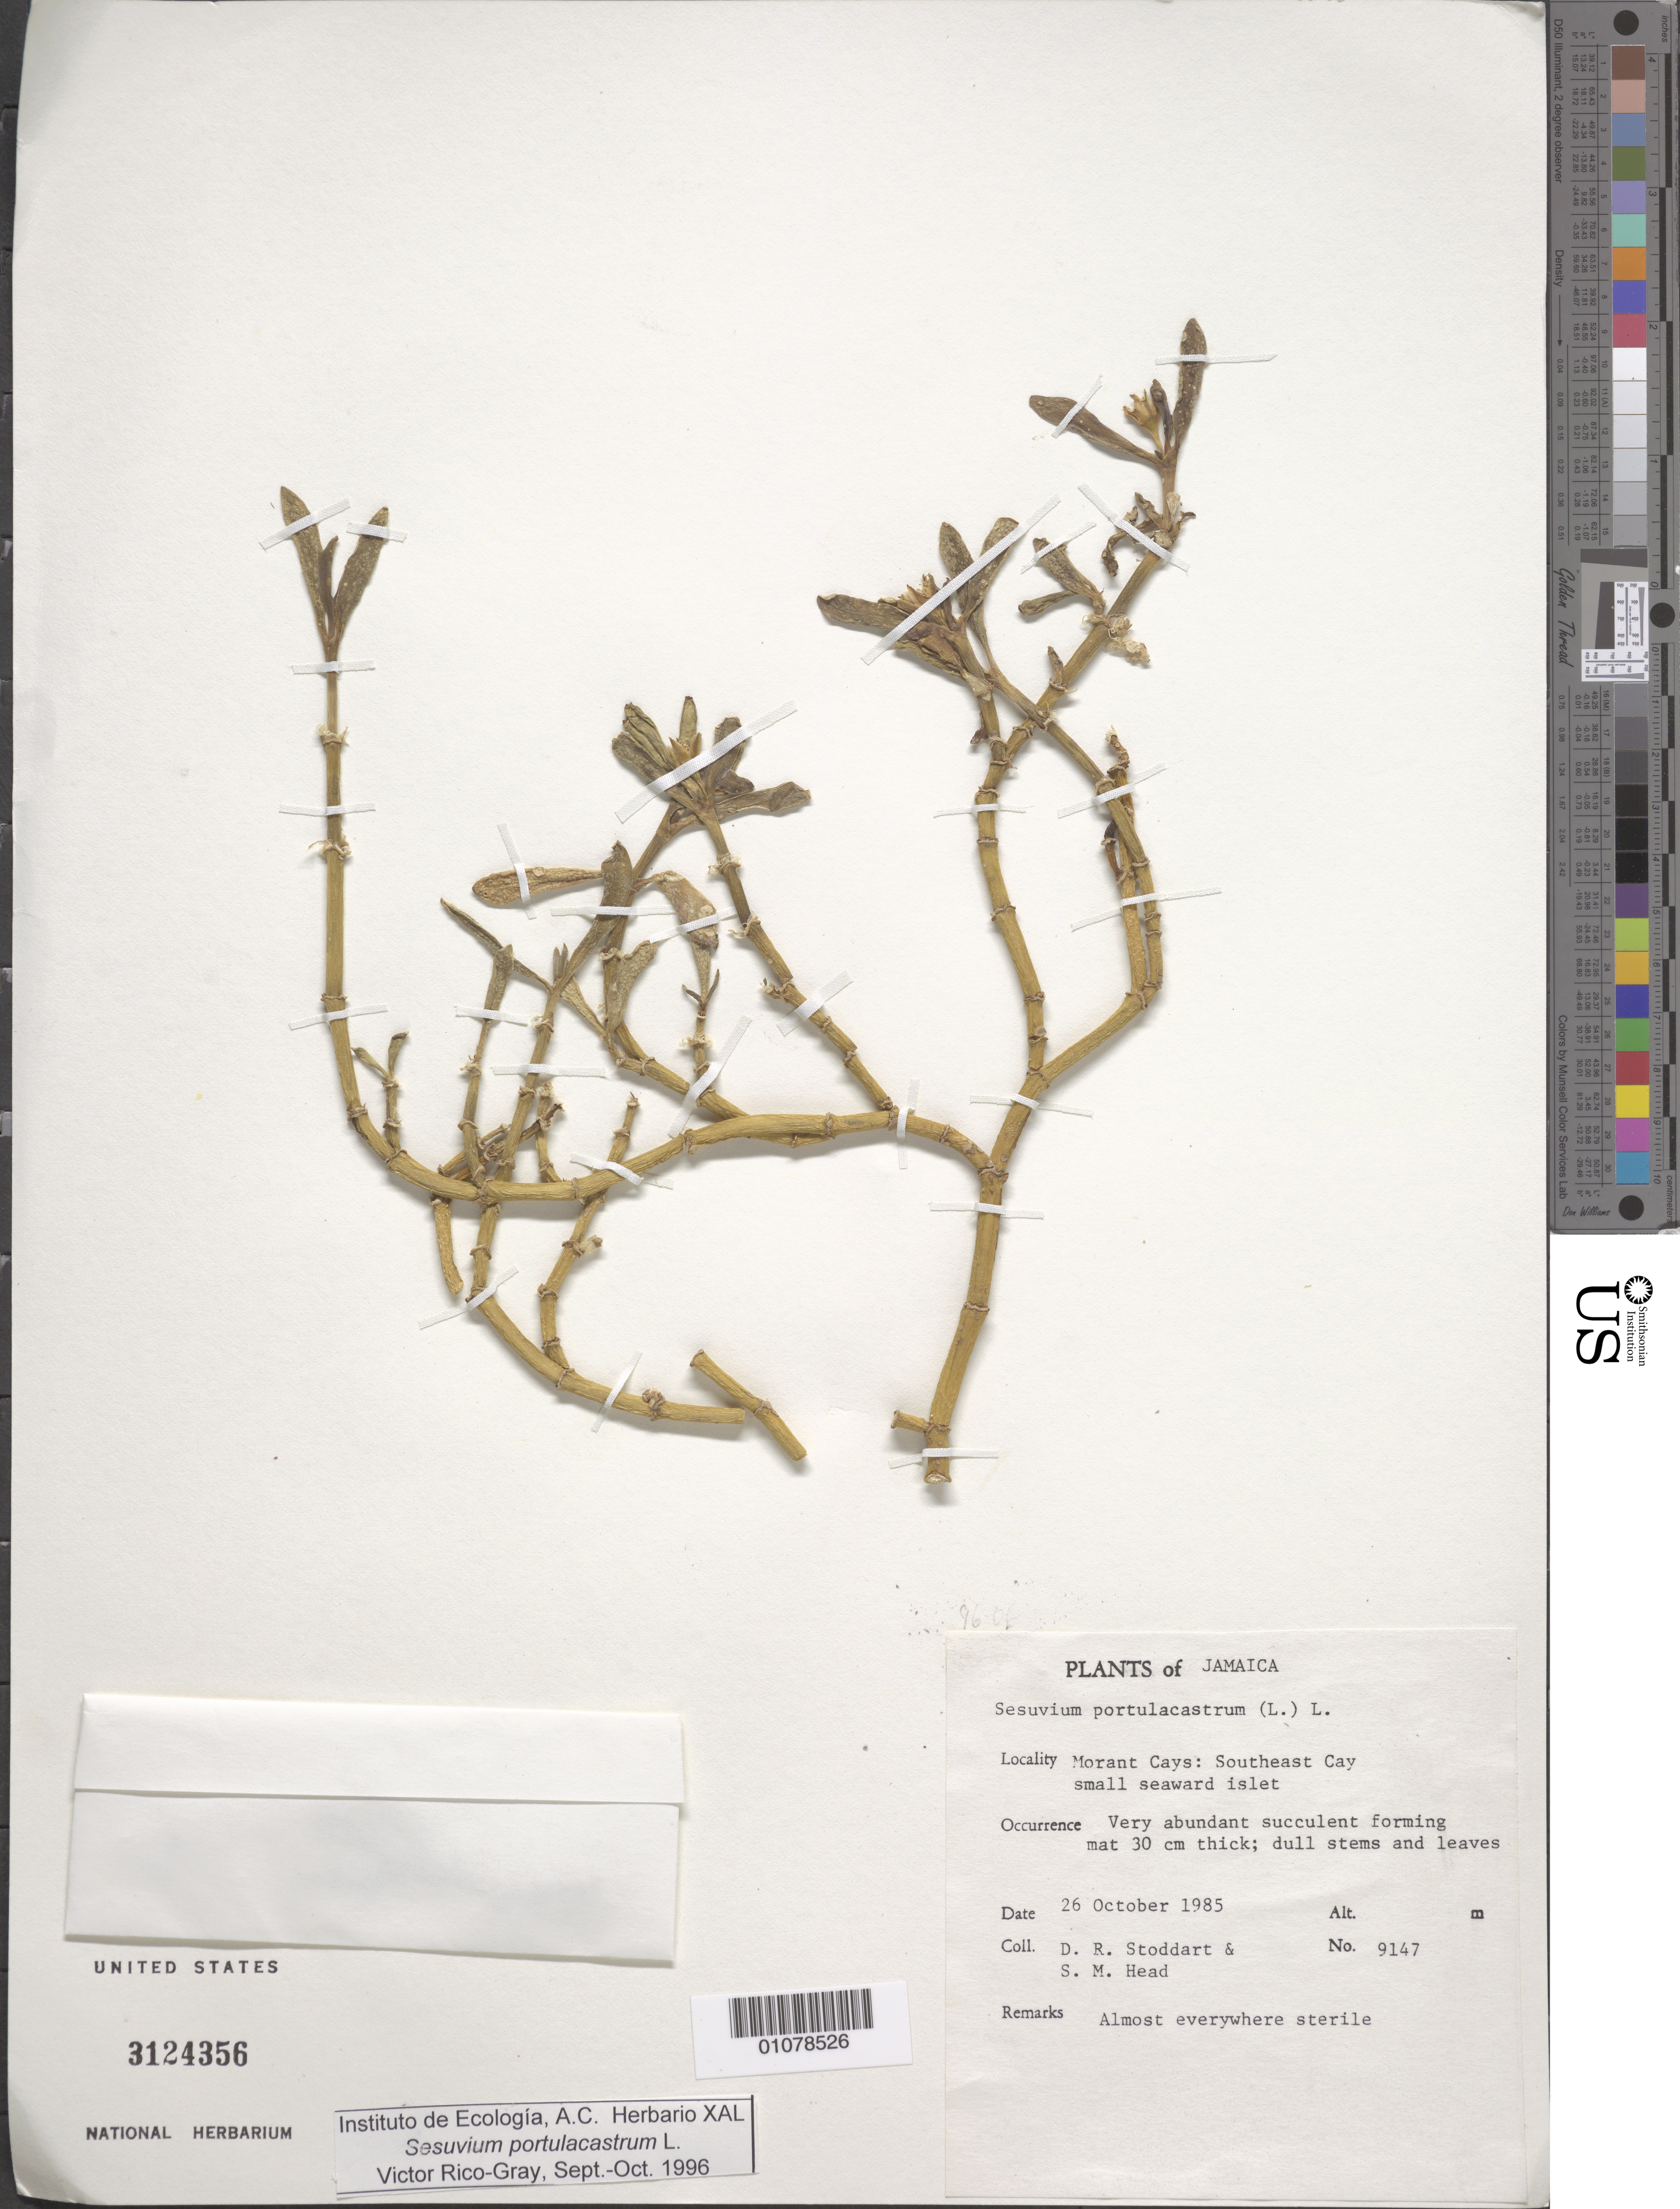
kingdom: Plantae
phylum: Tracheophyta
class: Magnoliopsida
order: Caryophyllales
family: Aizoaceae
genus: Sesuvium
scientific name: Sesuvium portulacastrum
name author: (L.) L.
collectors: D. R. Stoddart & S. Head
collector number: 9147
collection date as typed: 26 Oct 1985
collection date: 1985-10-26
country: Jamaica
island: Jamaica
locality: Morant Cays: Southeast Cay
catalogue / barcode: US 3124356